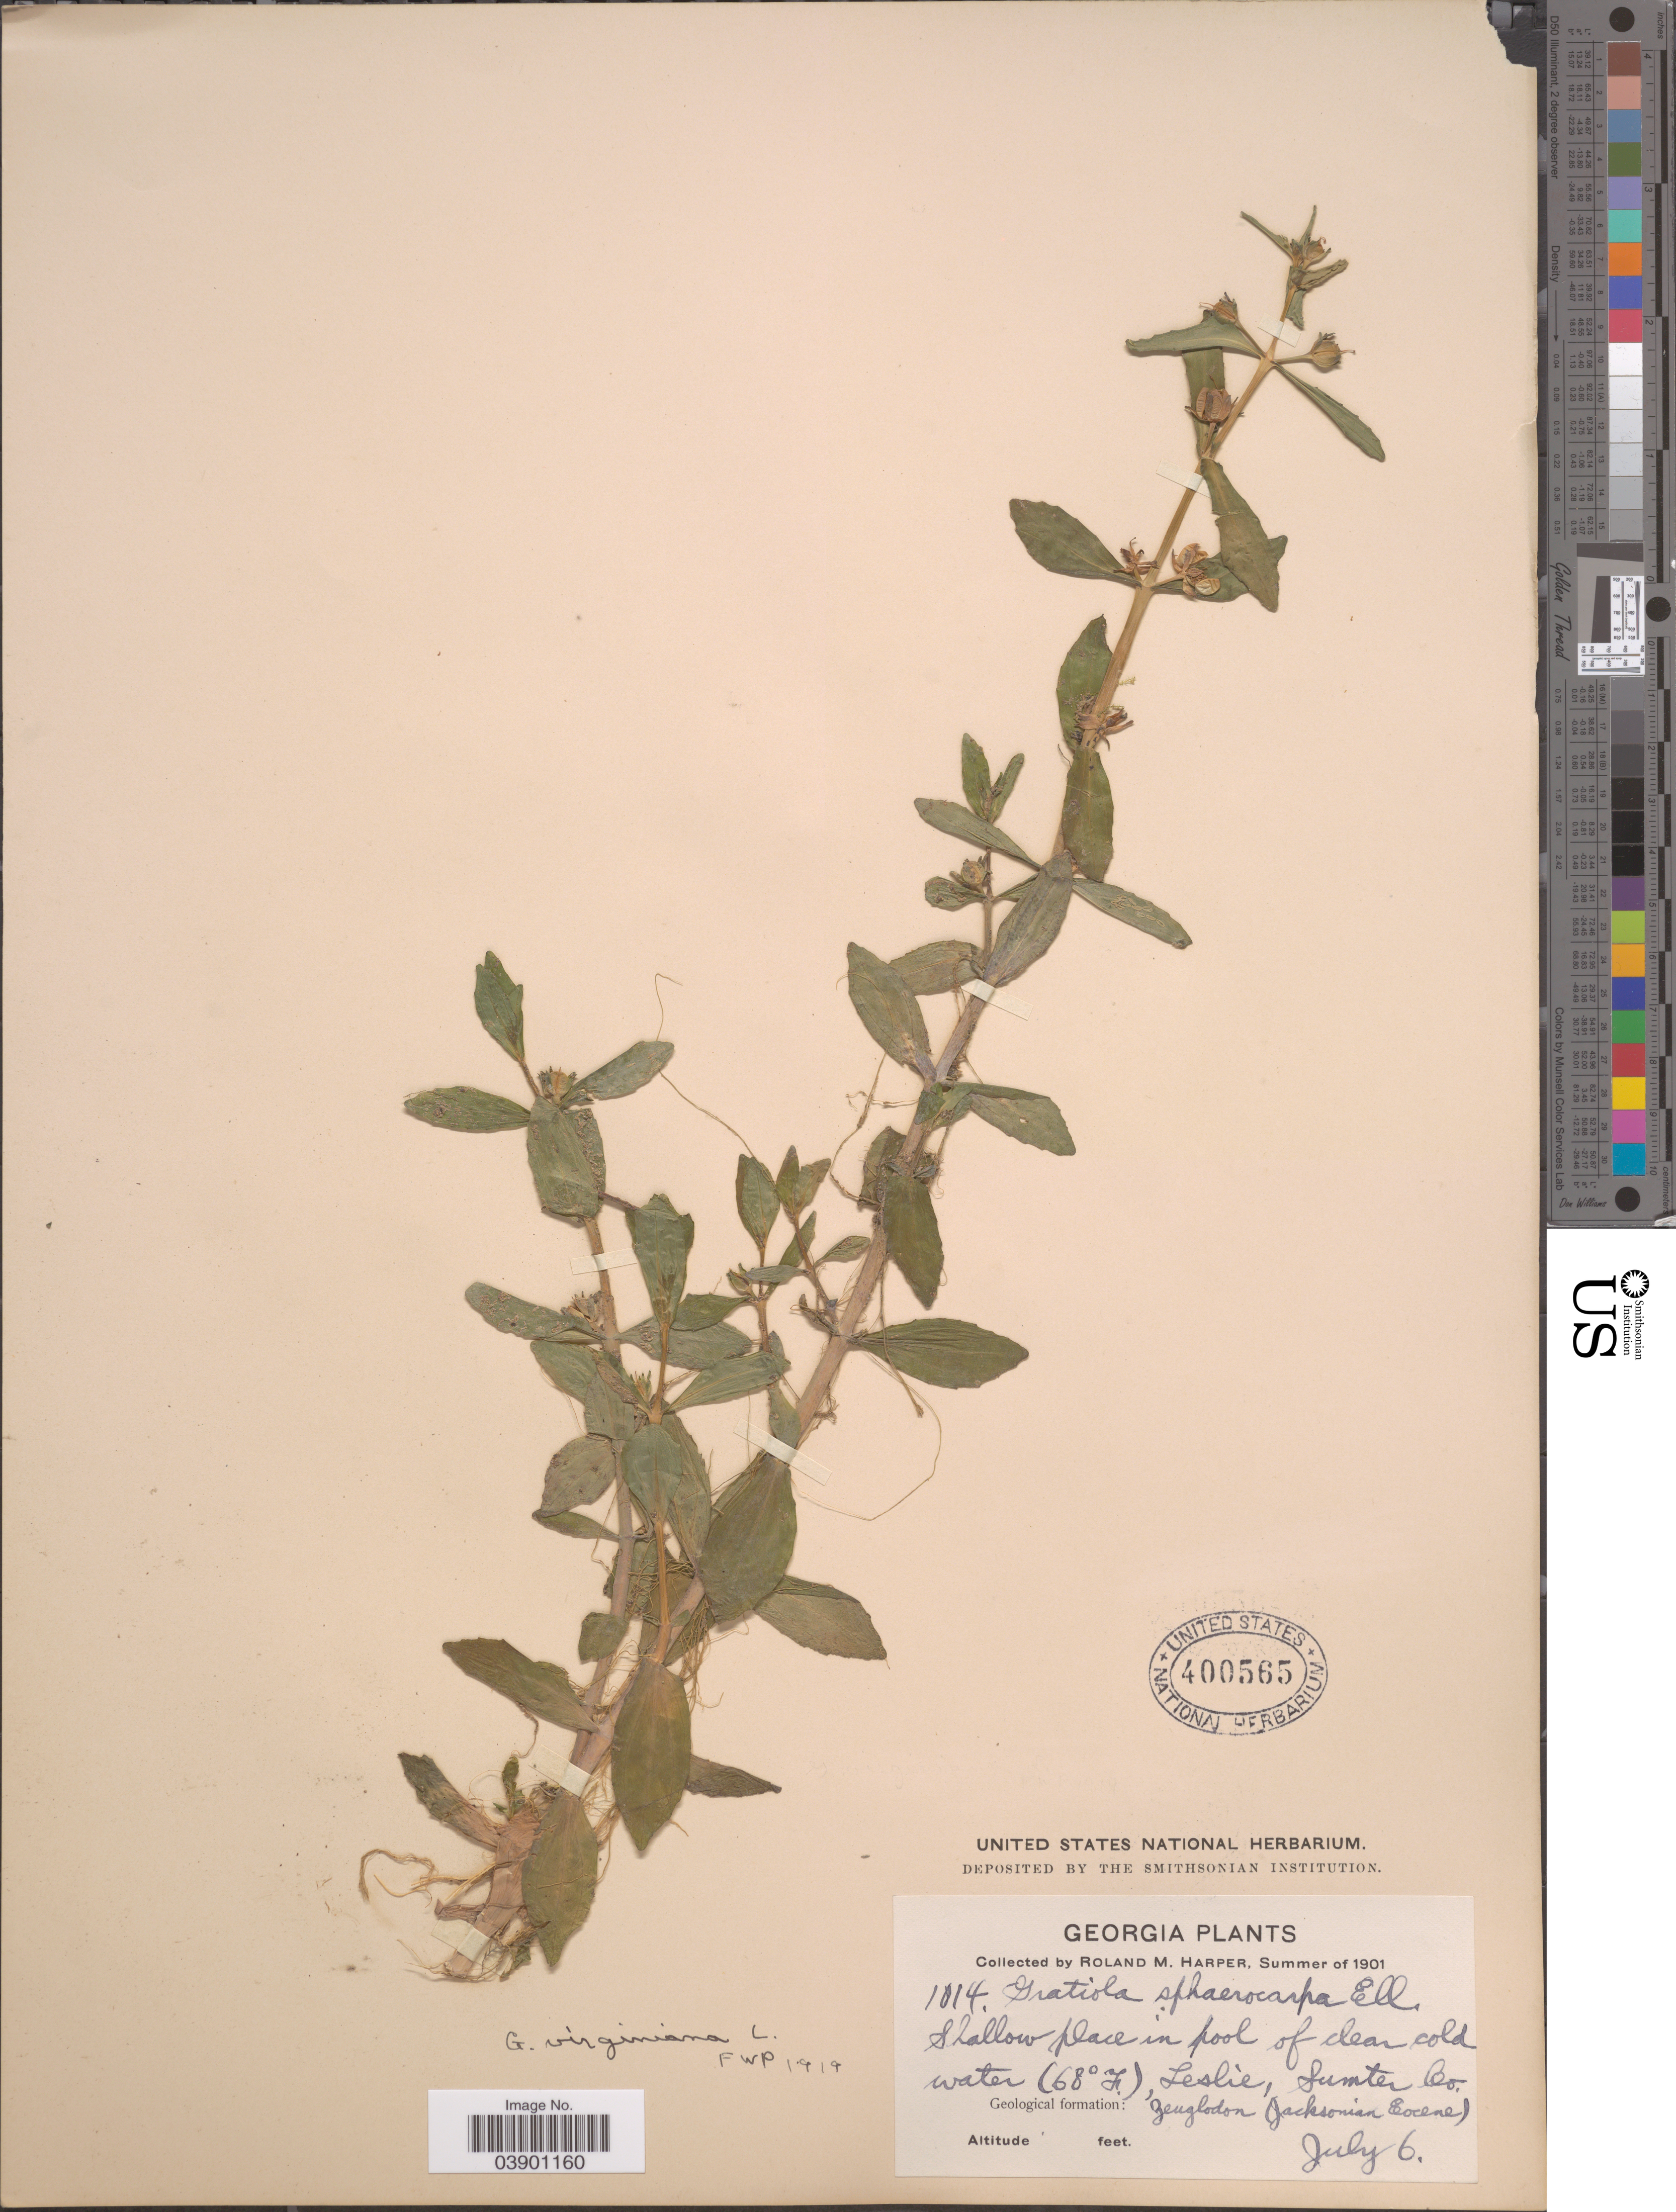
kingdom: Plantae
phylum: Tracheophyta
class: Magnoliopsida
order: Lamiales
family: Plantaginaceae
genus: Gratiola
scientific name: Gratiola virginiana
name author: L.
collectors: R. M. Harper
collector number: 1014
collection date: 1901-07-06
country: United States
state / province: Georgia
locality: Leslie, Sumter Co.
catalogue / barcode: US 400565